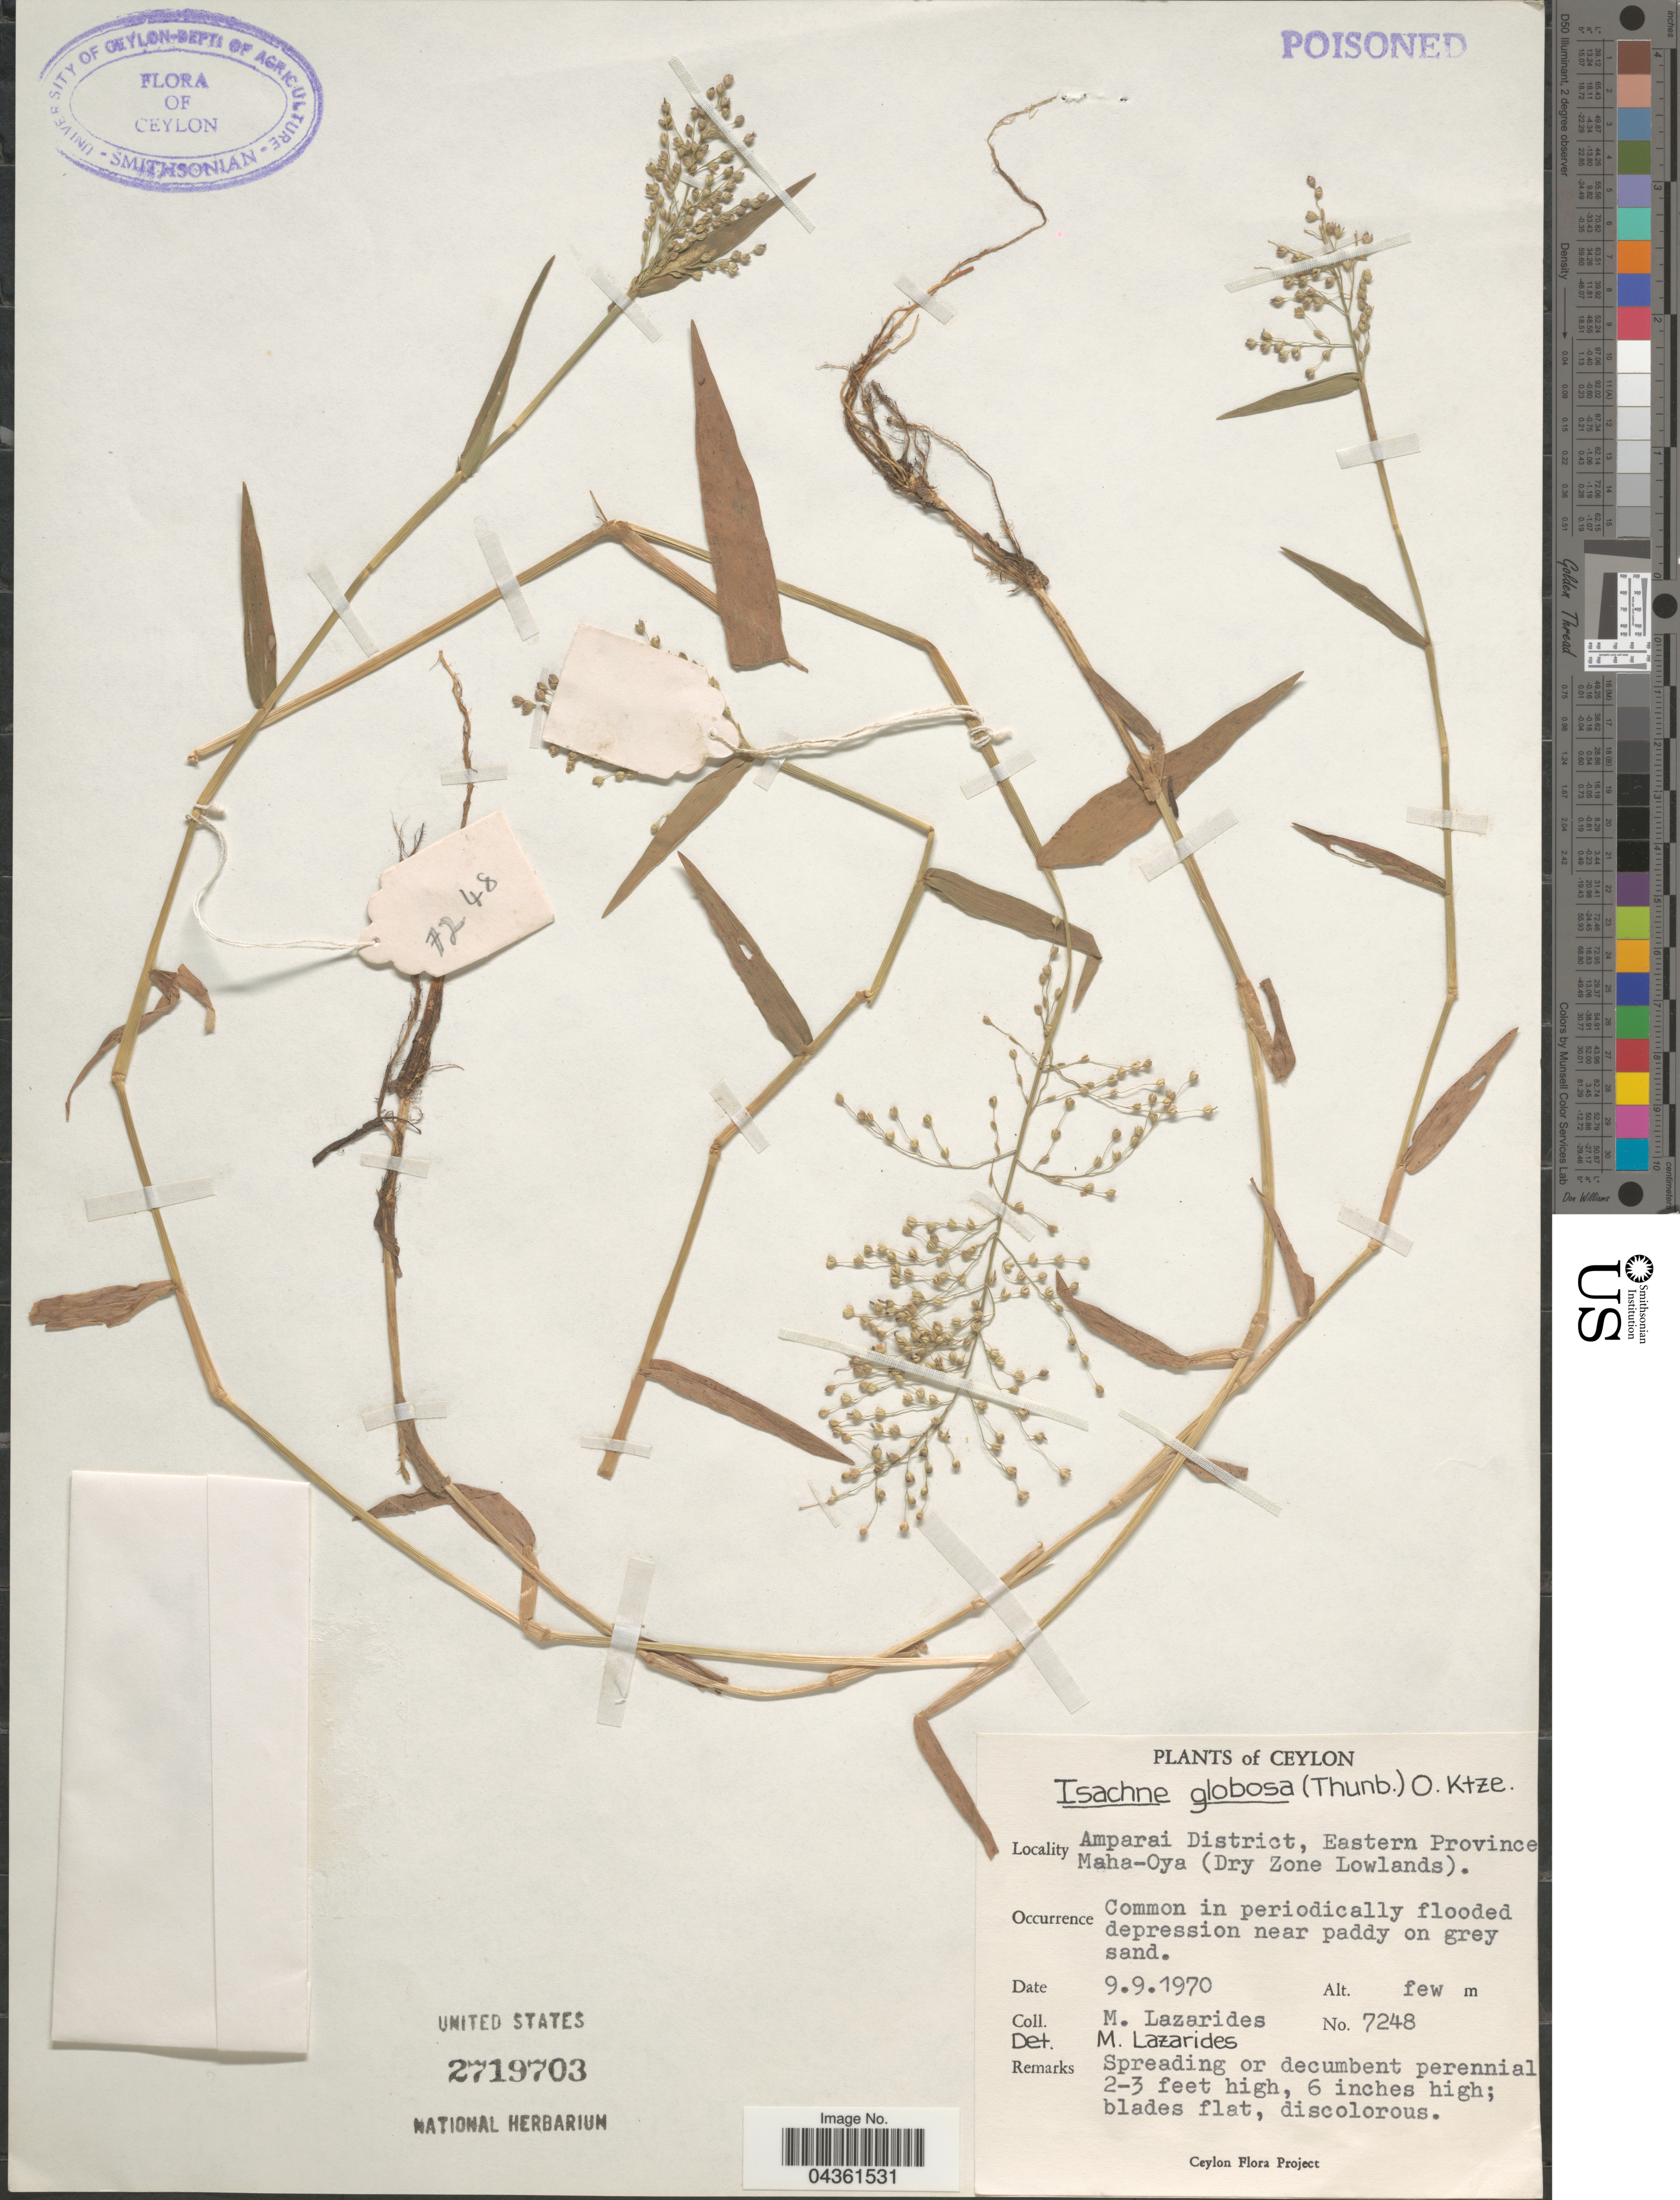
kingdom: Plantae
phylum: Tracheophyta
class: Liliopsida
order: Poales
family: Poaceae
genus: Isachne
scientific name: Isachne globosa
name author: (Thunb.) Kuntze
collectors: M. Lazarides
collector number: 7248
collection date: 1970-09-09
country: Sri Lanka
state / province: Eastern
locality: Ceylon. Amparai District. Maha-Oya (Dry Zone Lowlands).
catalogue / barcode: US 2719703